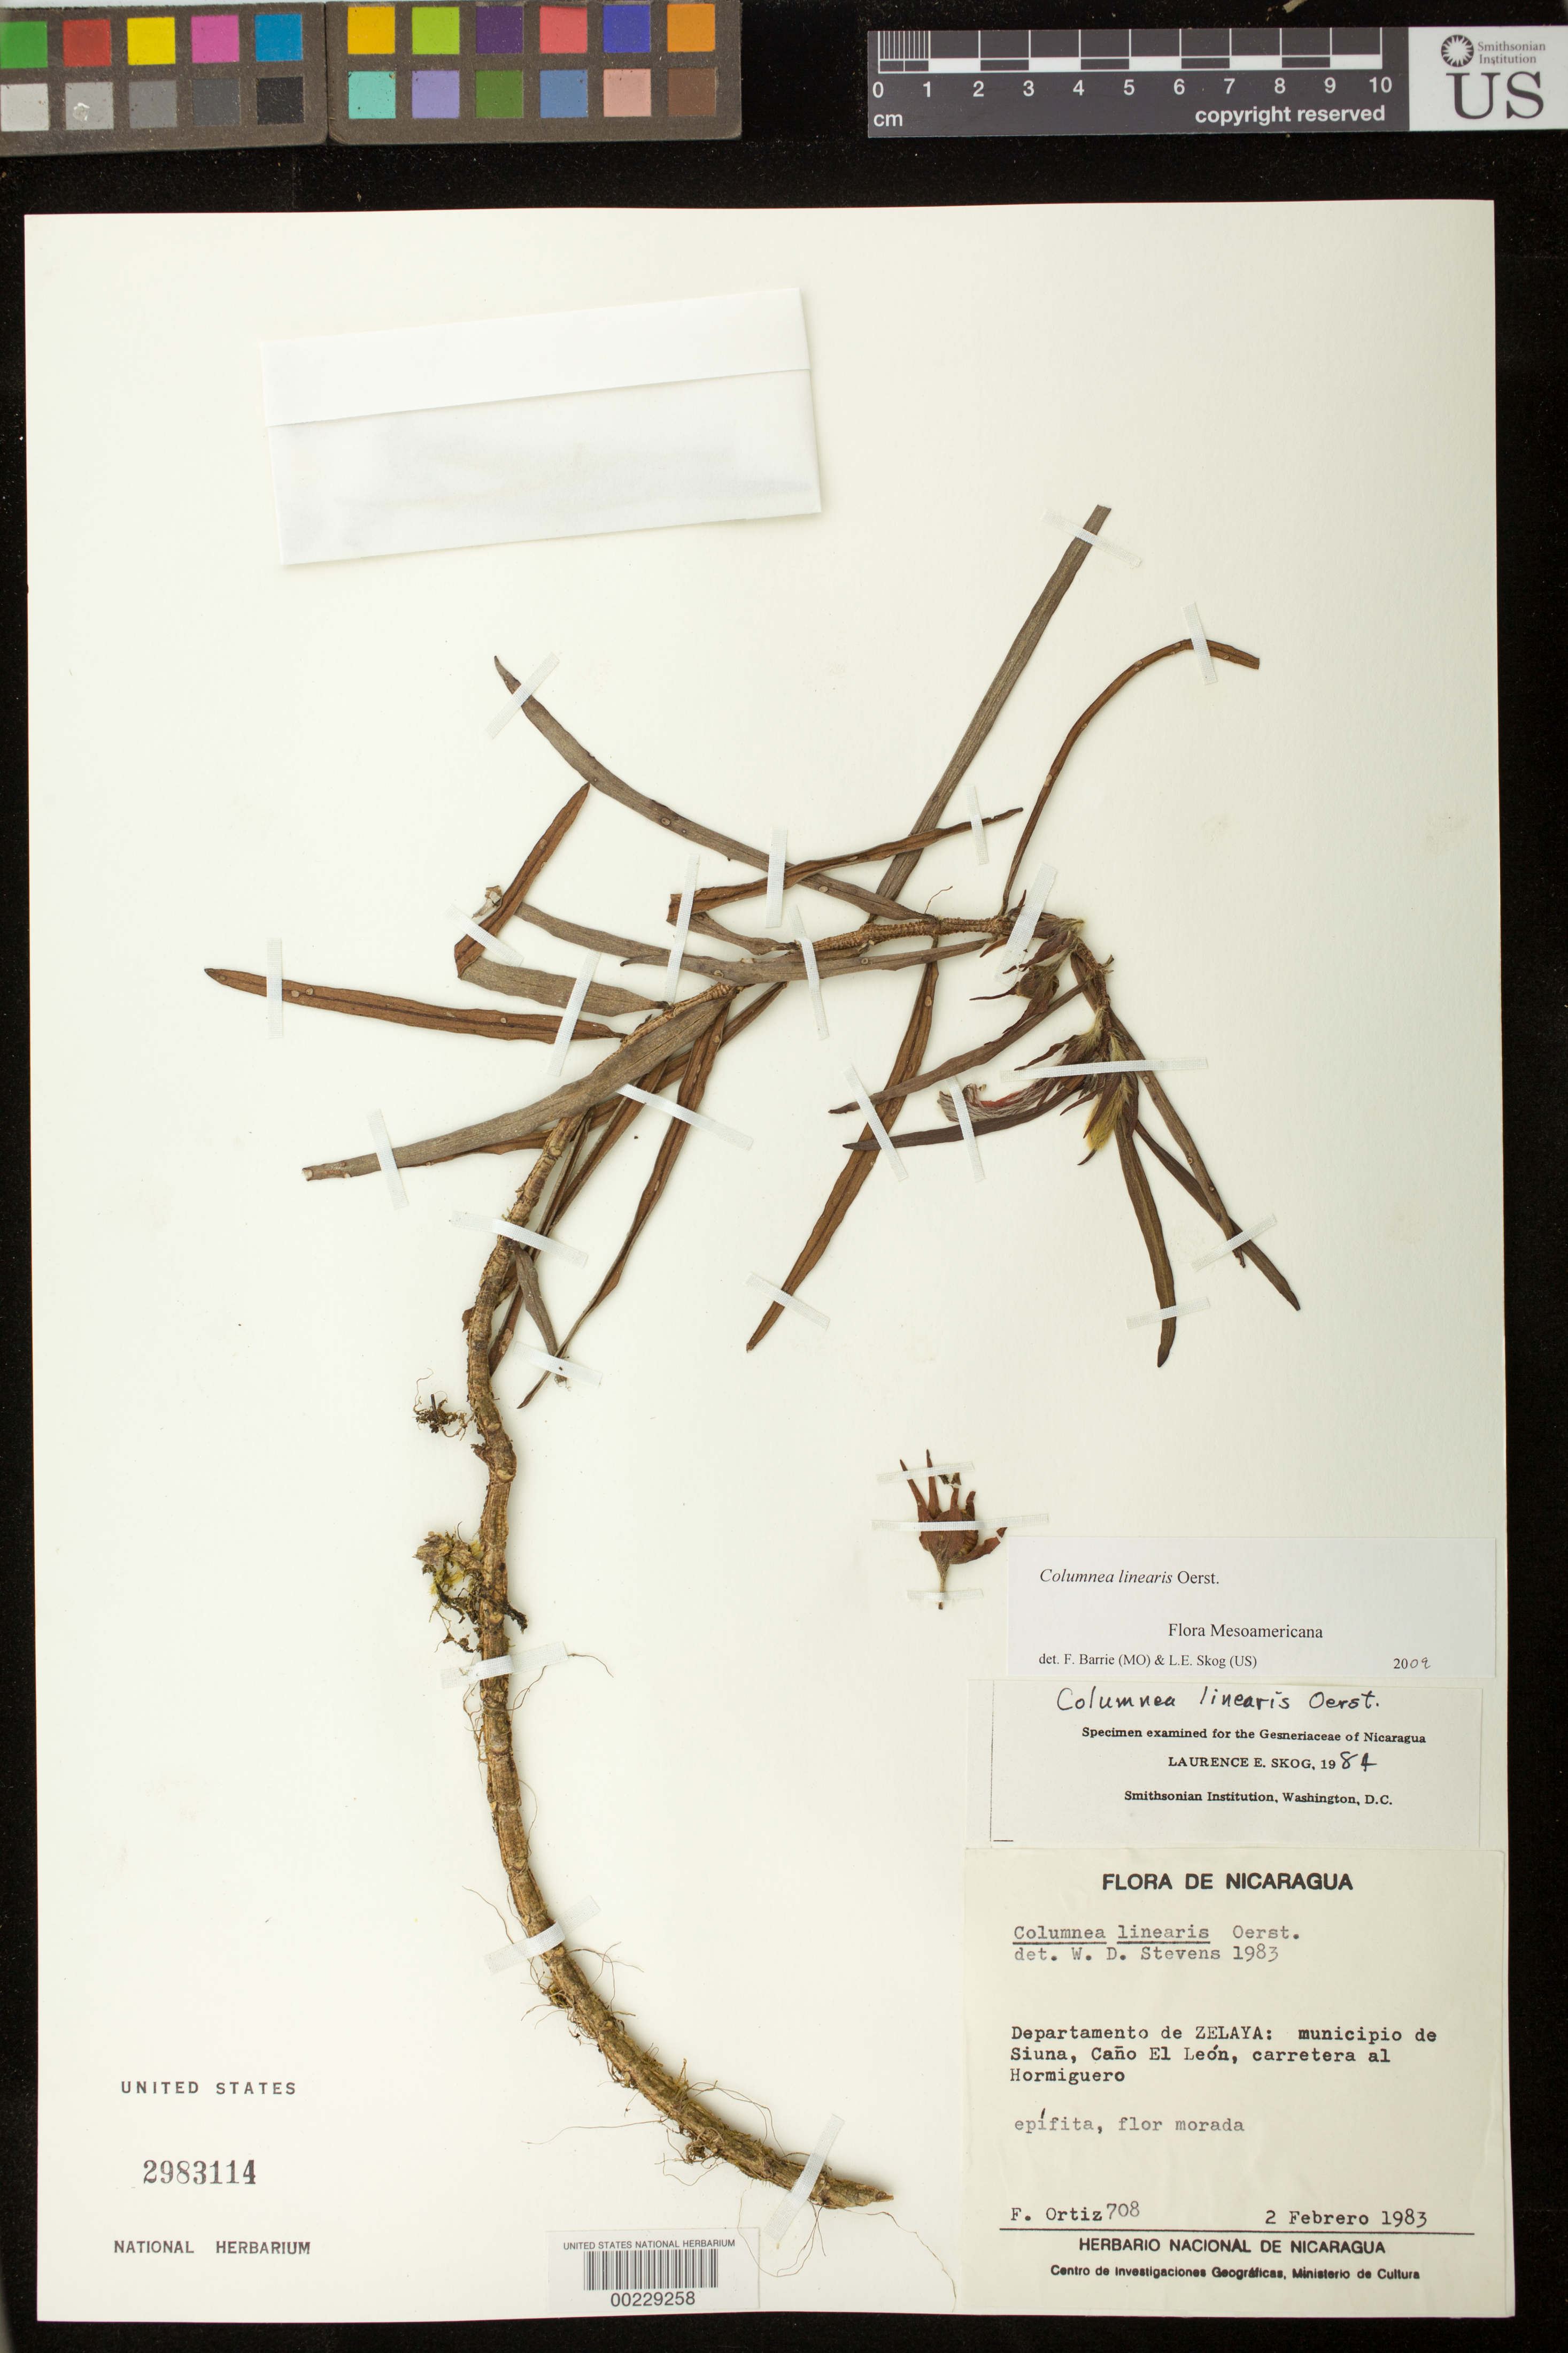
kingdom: Plantae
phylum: Tracheophyta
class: Magnoliopsida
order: Lamiales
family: Gesneriaceae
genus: Columnea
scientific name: Columnea linearis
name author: Oerst.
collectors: F. Ortiz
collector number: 708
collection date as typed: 02 Feb 1983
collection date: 1983-02-02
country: Nicaragua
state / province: Atlántico Norte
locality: Mun. of Siuna, Cano El Leon, highway to Hormiguero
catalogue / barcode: US 2983114